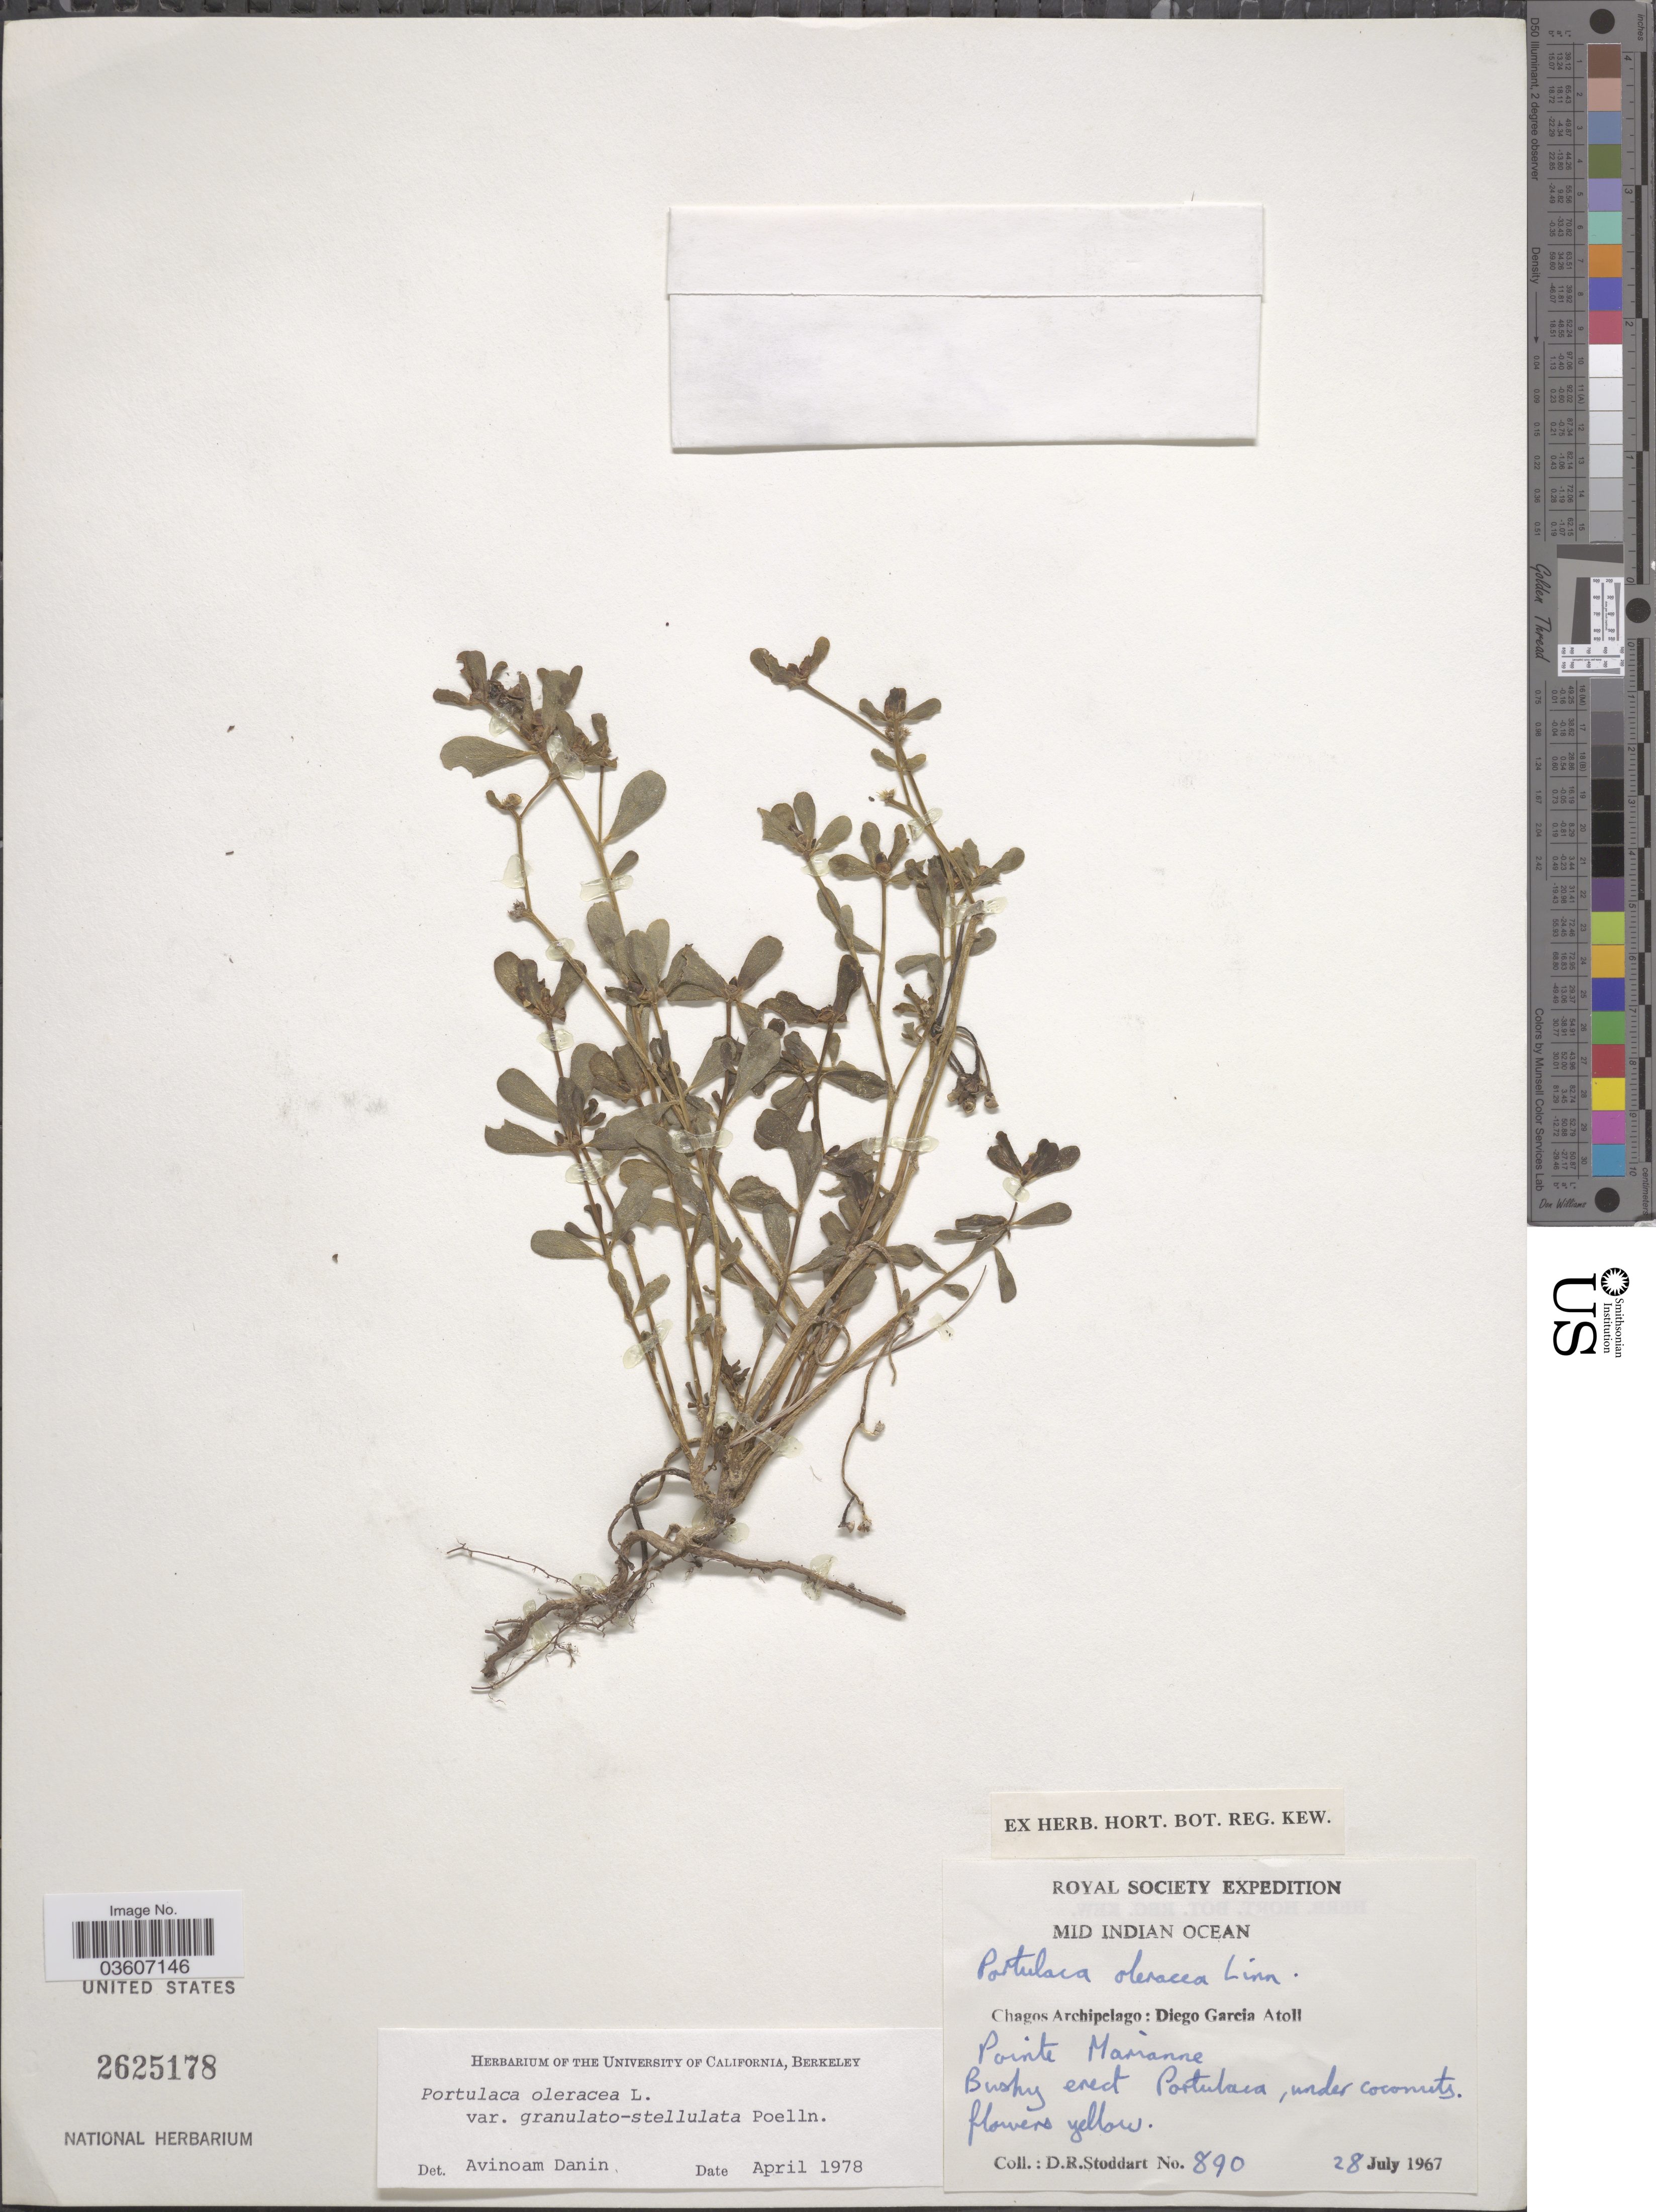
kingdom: Plantae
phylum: Tracheophyta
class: Magnoliopsida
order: Caryophyllales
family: Portulacaceae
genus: Portulaca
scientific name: Portulaca oleracea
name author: L.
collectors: D. R. Stoddart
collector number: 890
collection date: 1967-07-28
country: British Indian Ocean Territory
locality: Mid Indian Ocean. Chagos Archipelago: Diego Garcia Atoll. Pointe Marianne.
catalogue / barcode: US 2625178